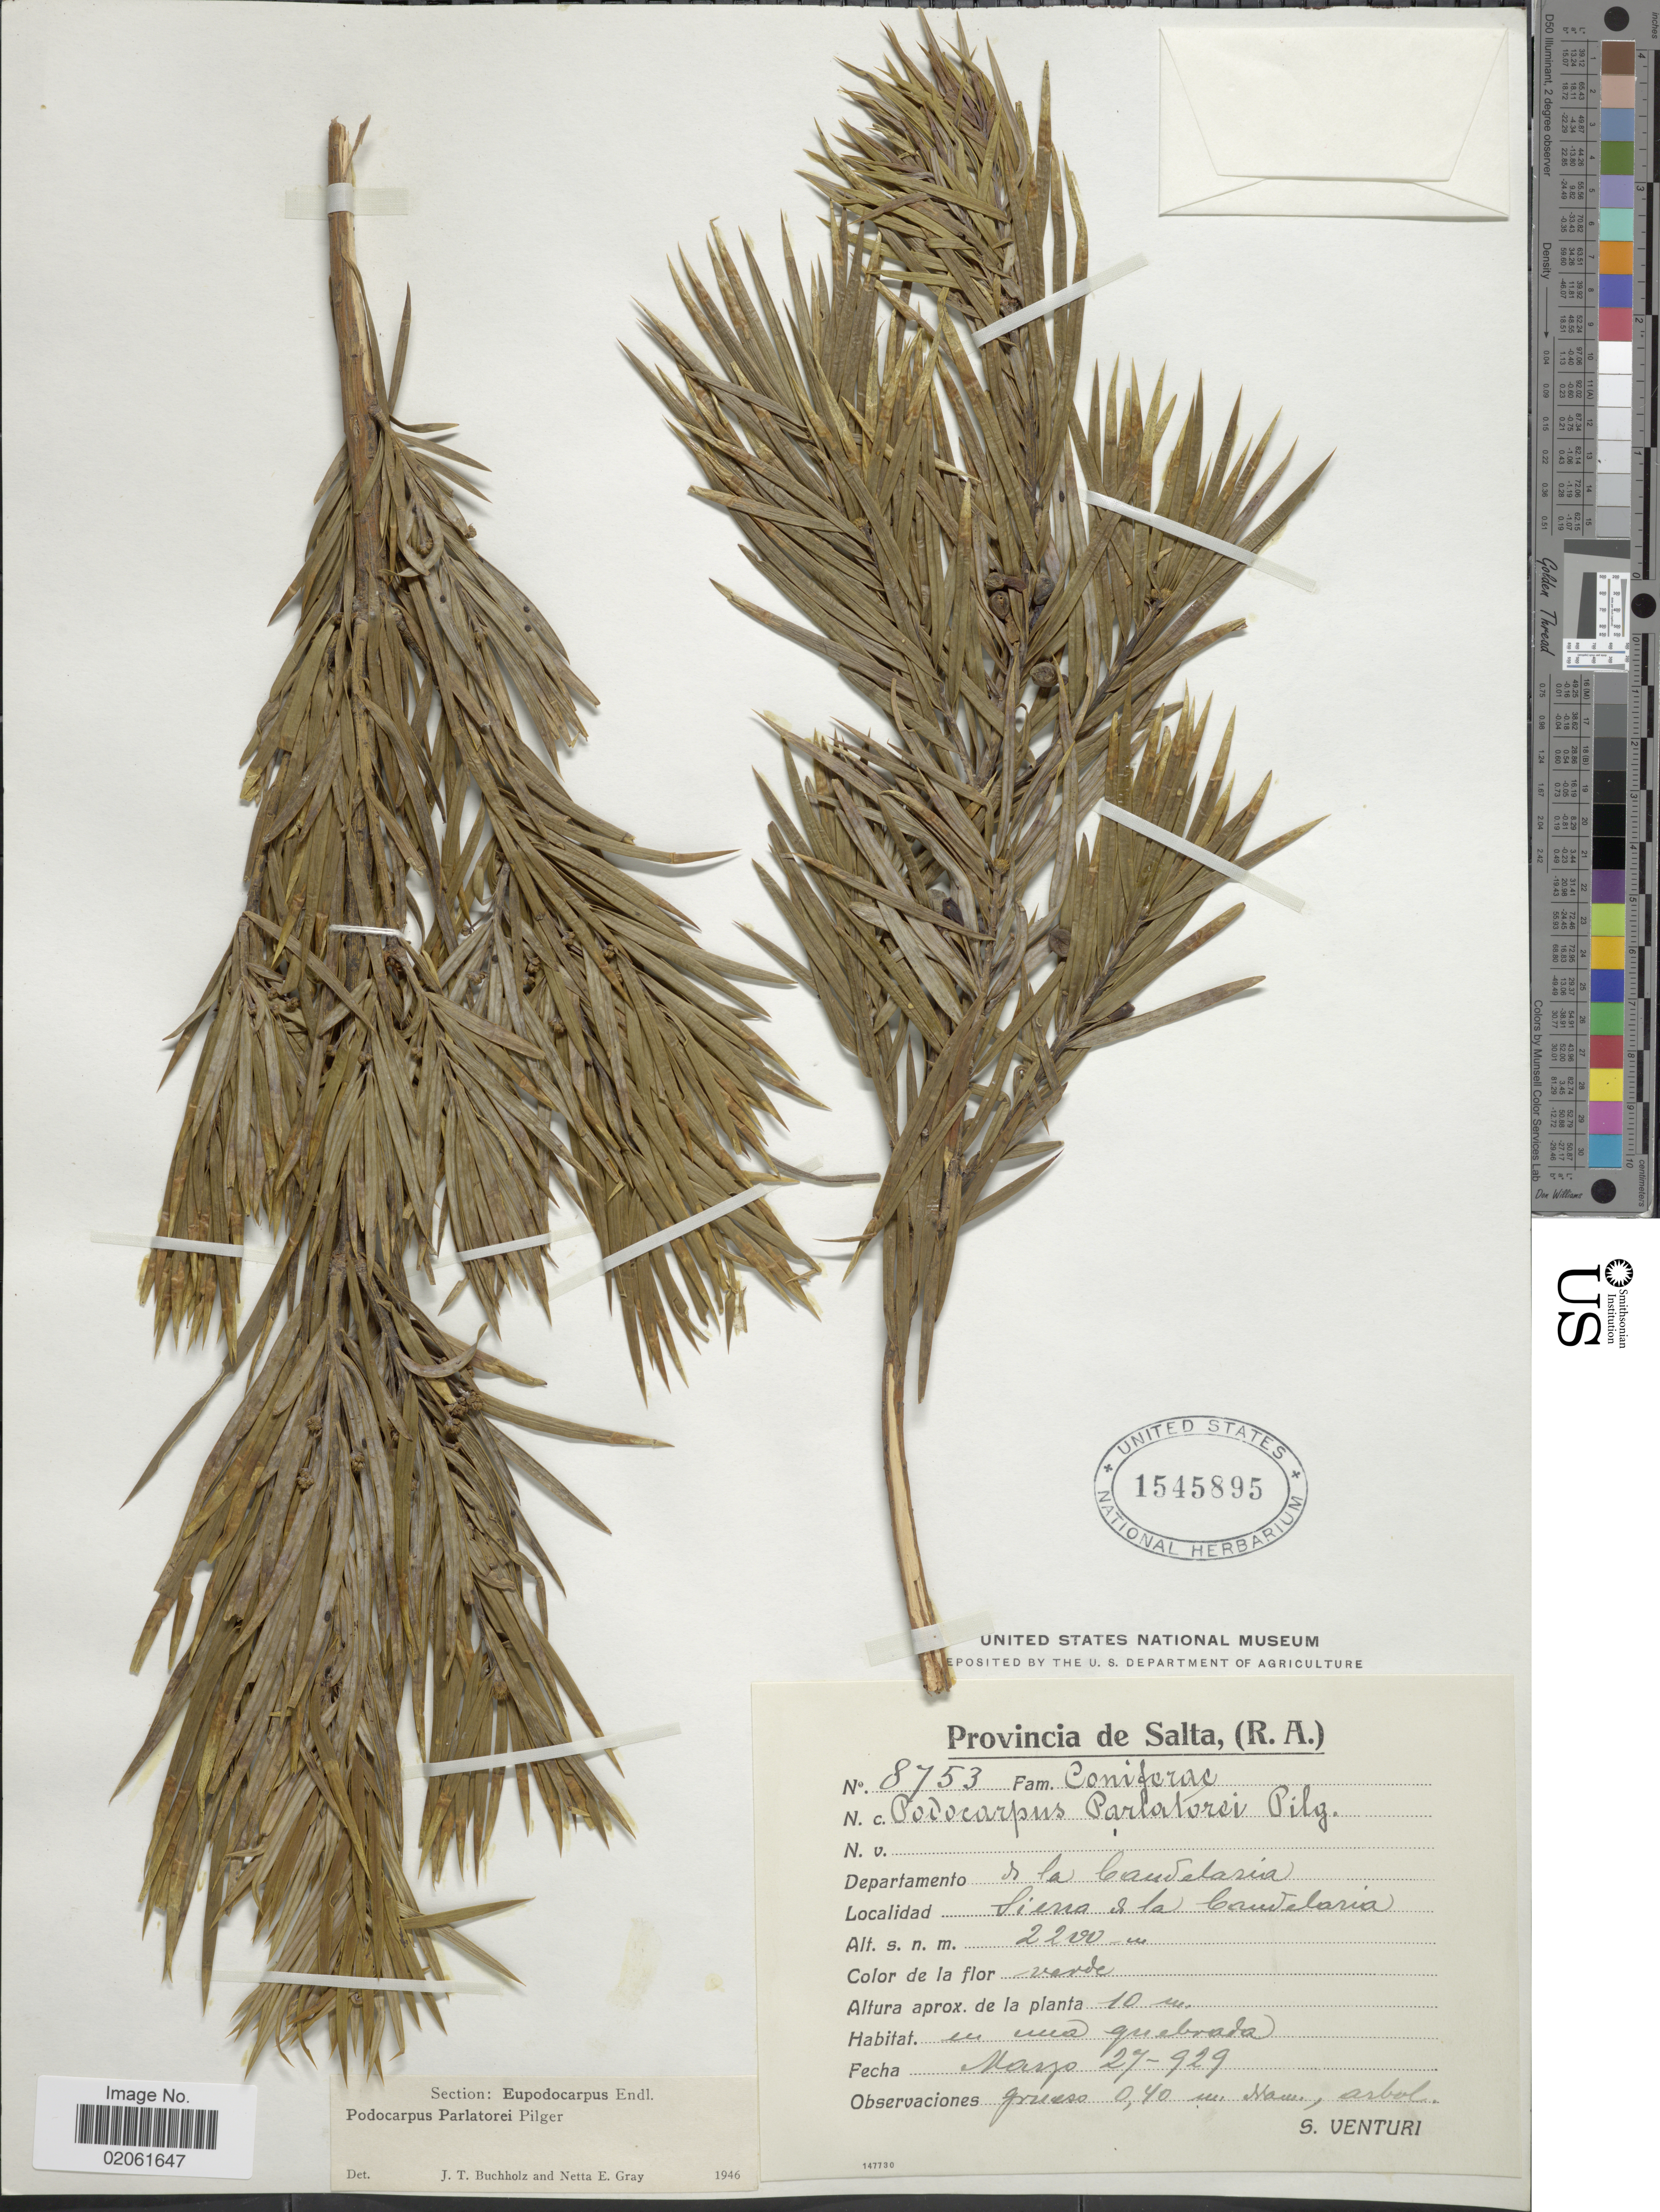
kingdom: Plantae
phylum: Tracheophyta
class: Pinopsida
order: Pinales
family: Podocarpaceae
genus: Podocarpus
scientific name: Podocarpus parlatorei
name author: Pilg.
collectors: S. Venturi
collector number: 8753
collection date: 1929-03-27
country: Argentina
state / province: Salta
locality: Departamento de la Candelaria, Sierra de la Candelaria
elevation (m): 2200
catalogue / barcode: US 1545895